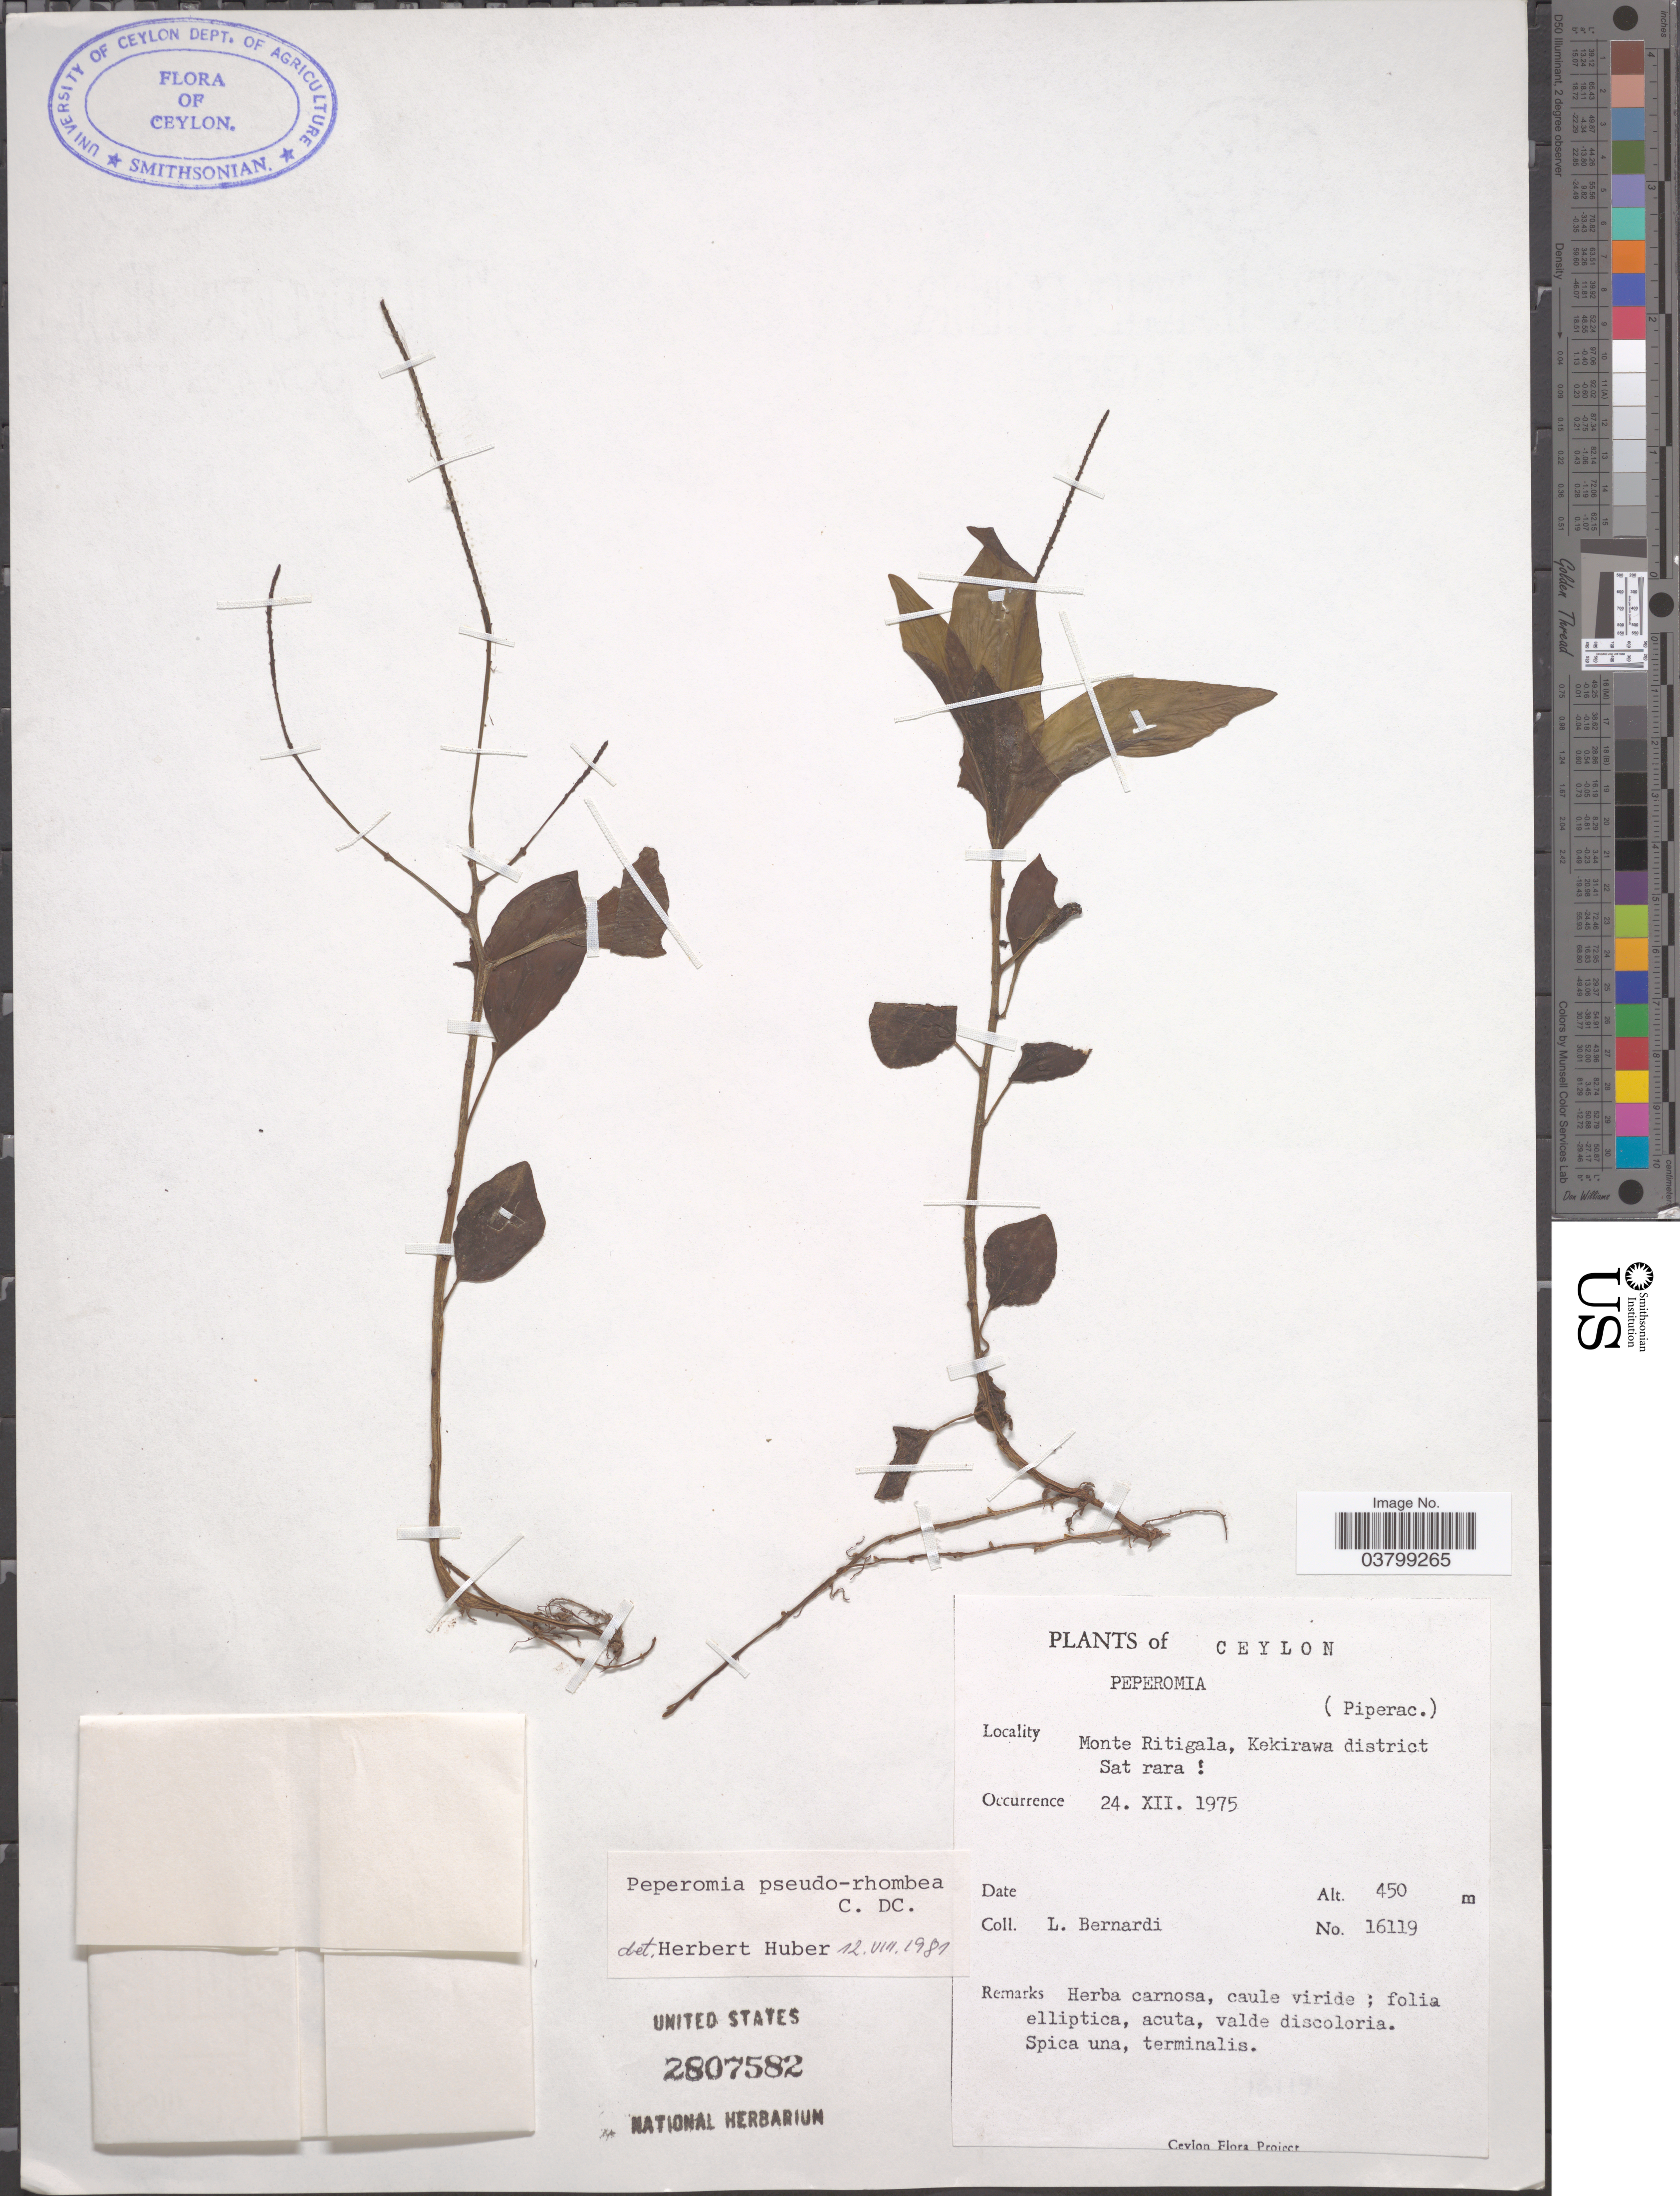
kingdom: Plantae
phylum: Tracheophyta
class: Magnoliopsida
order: Piperales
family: Piperaceae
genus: Peperomia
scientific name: Peperomia pseudorhombea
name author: C. DC.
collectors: L. Bernardi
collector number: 16119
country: Sri Lanka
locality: Ceylon. Monte Ritigala, Kekirawa district.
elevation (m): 450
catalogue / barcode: US 2807582